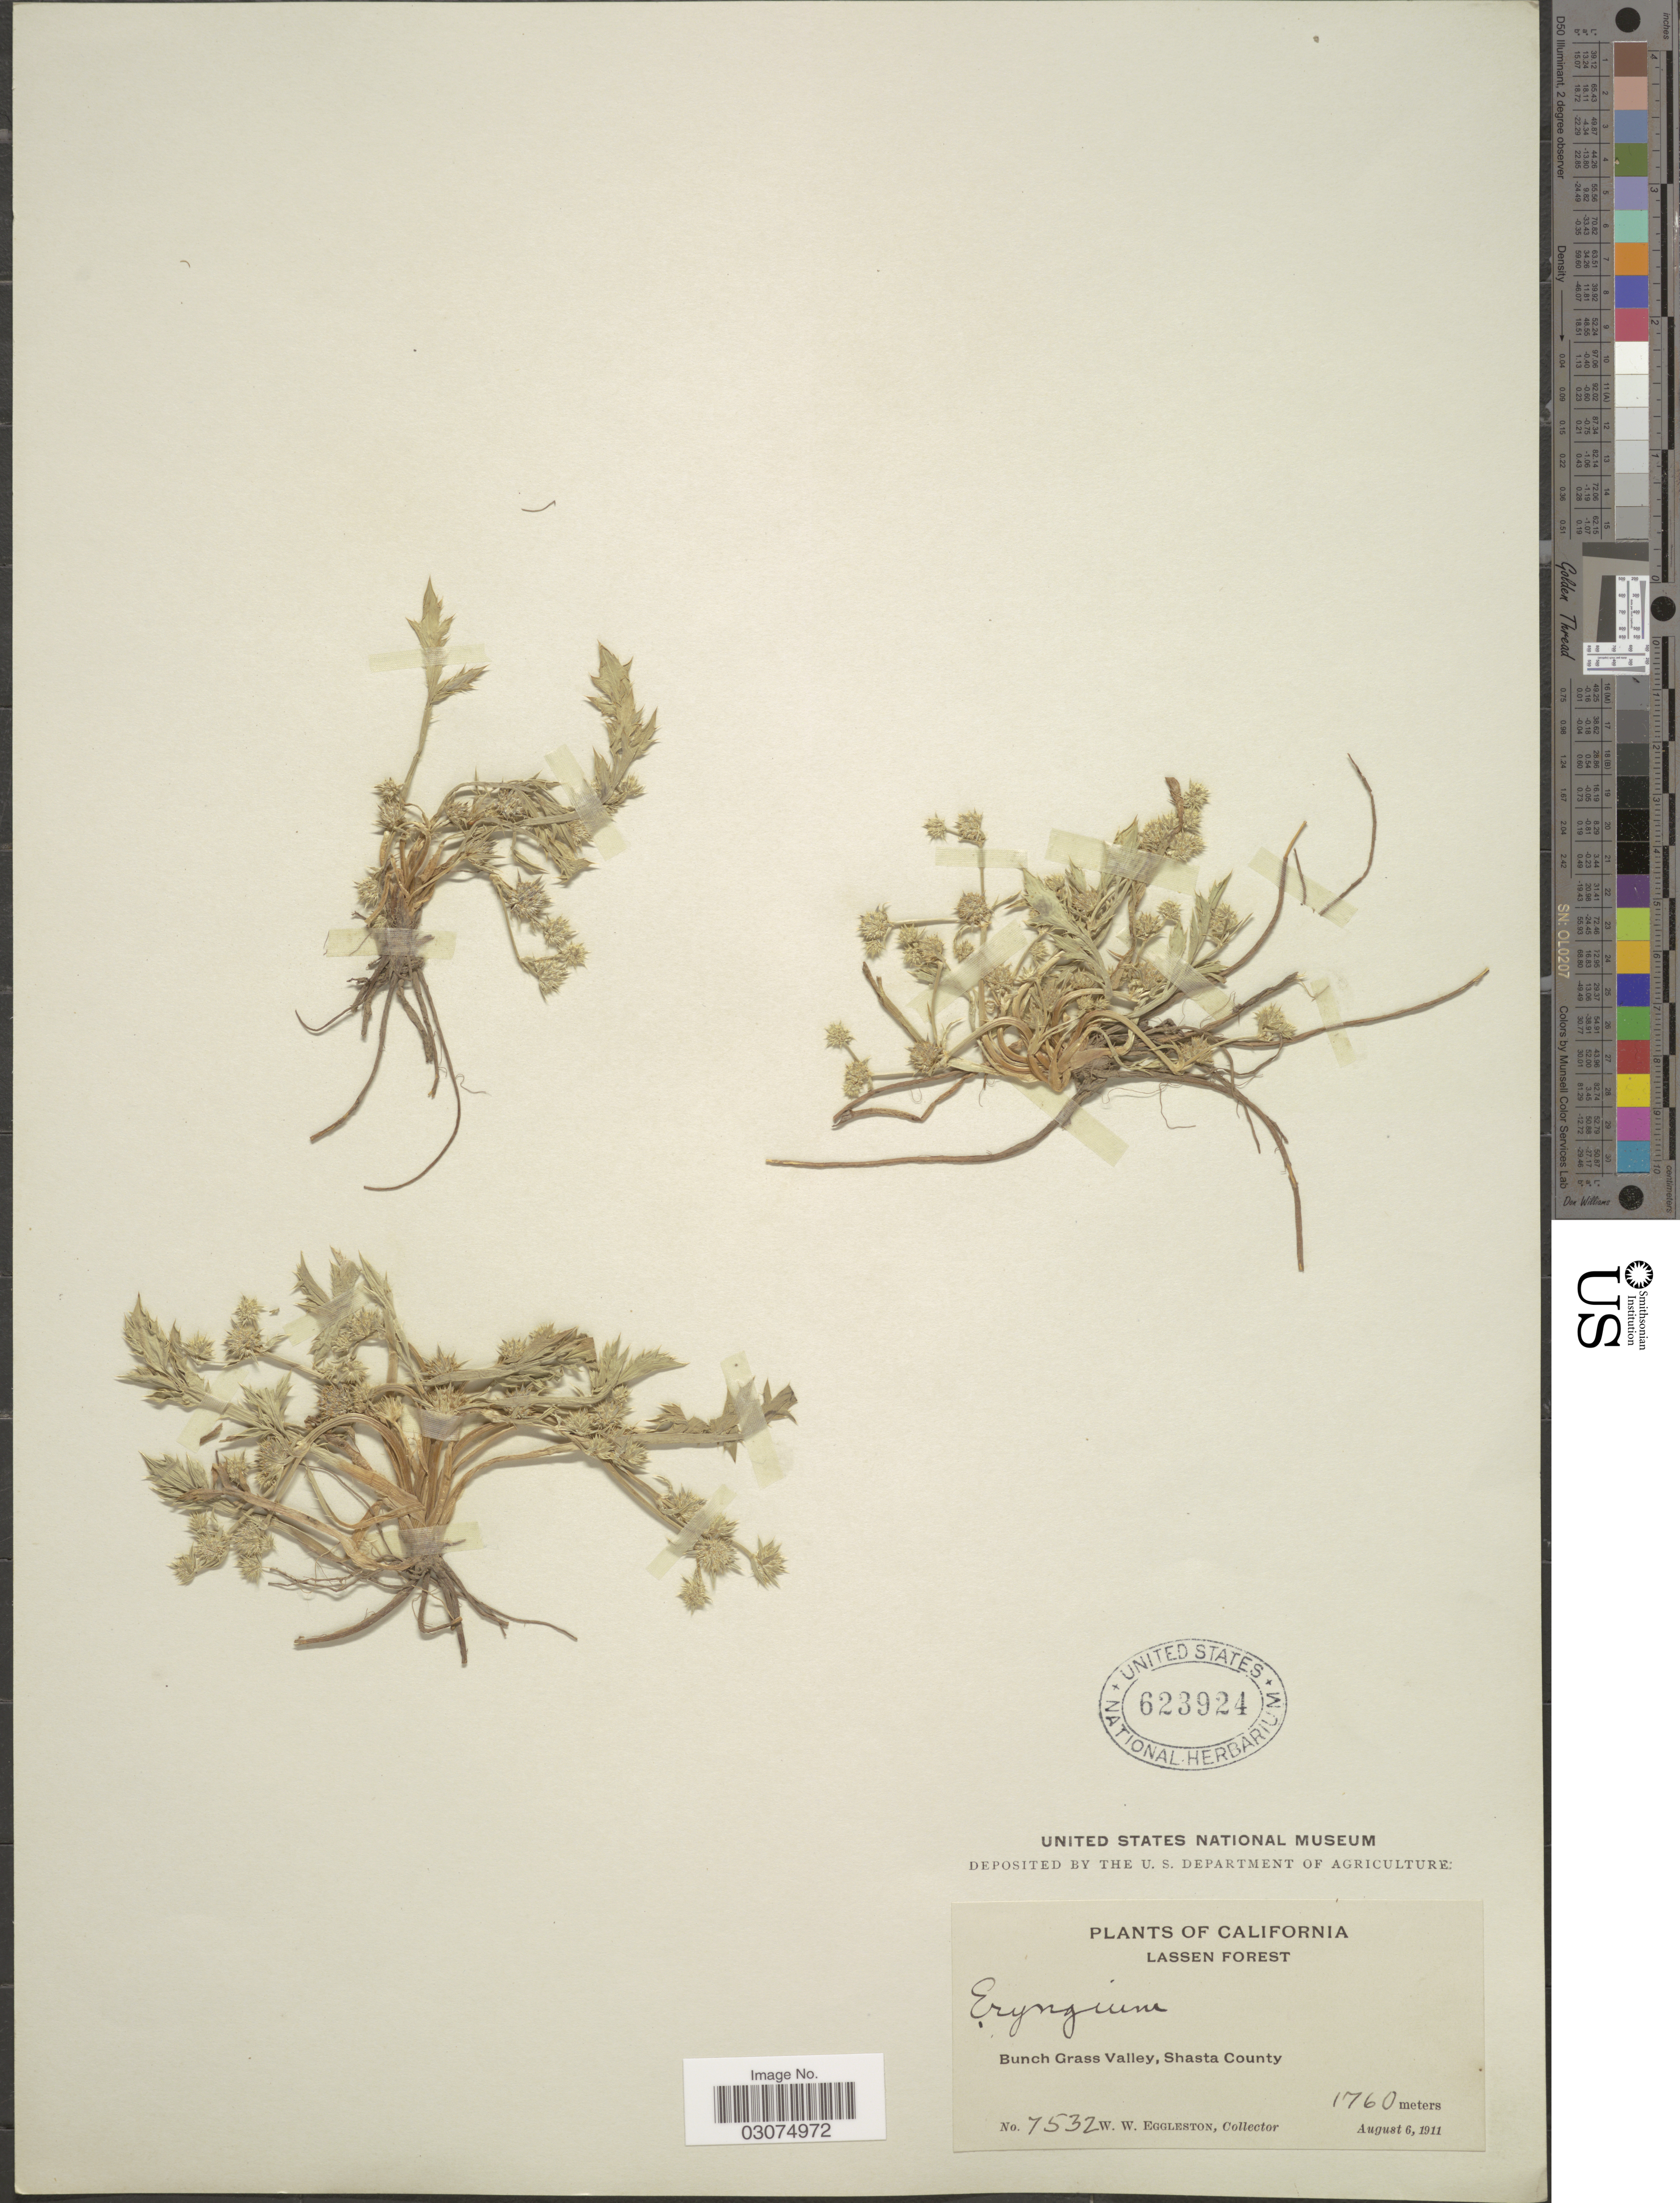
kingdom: Plantae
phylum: Tracheophyta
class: Magnoliopsida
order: Apiales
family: Apiaceae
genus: Eryngium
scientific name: Eryngium minimum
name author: (J.M. Coult. & Rose) J.M. Coult. & Rose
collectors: W. W. Eggleston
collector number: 7532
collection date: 1911-08-06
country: United States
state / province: California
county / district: Shasta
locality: Lassen Forest. Bunch Grass Valley, Shasta County.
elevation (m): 1760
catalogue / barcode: US 623924